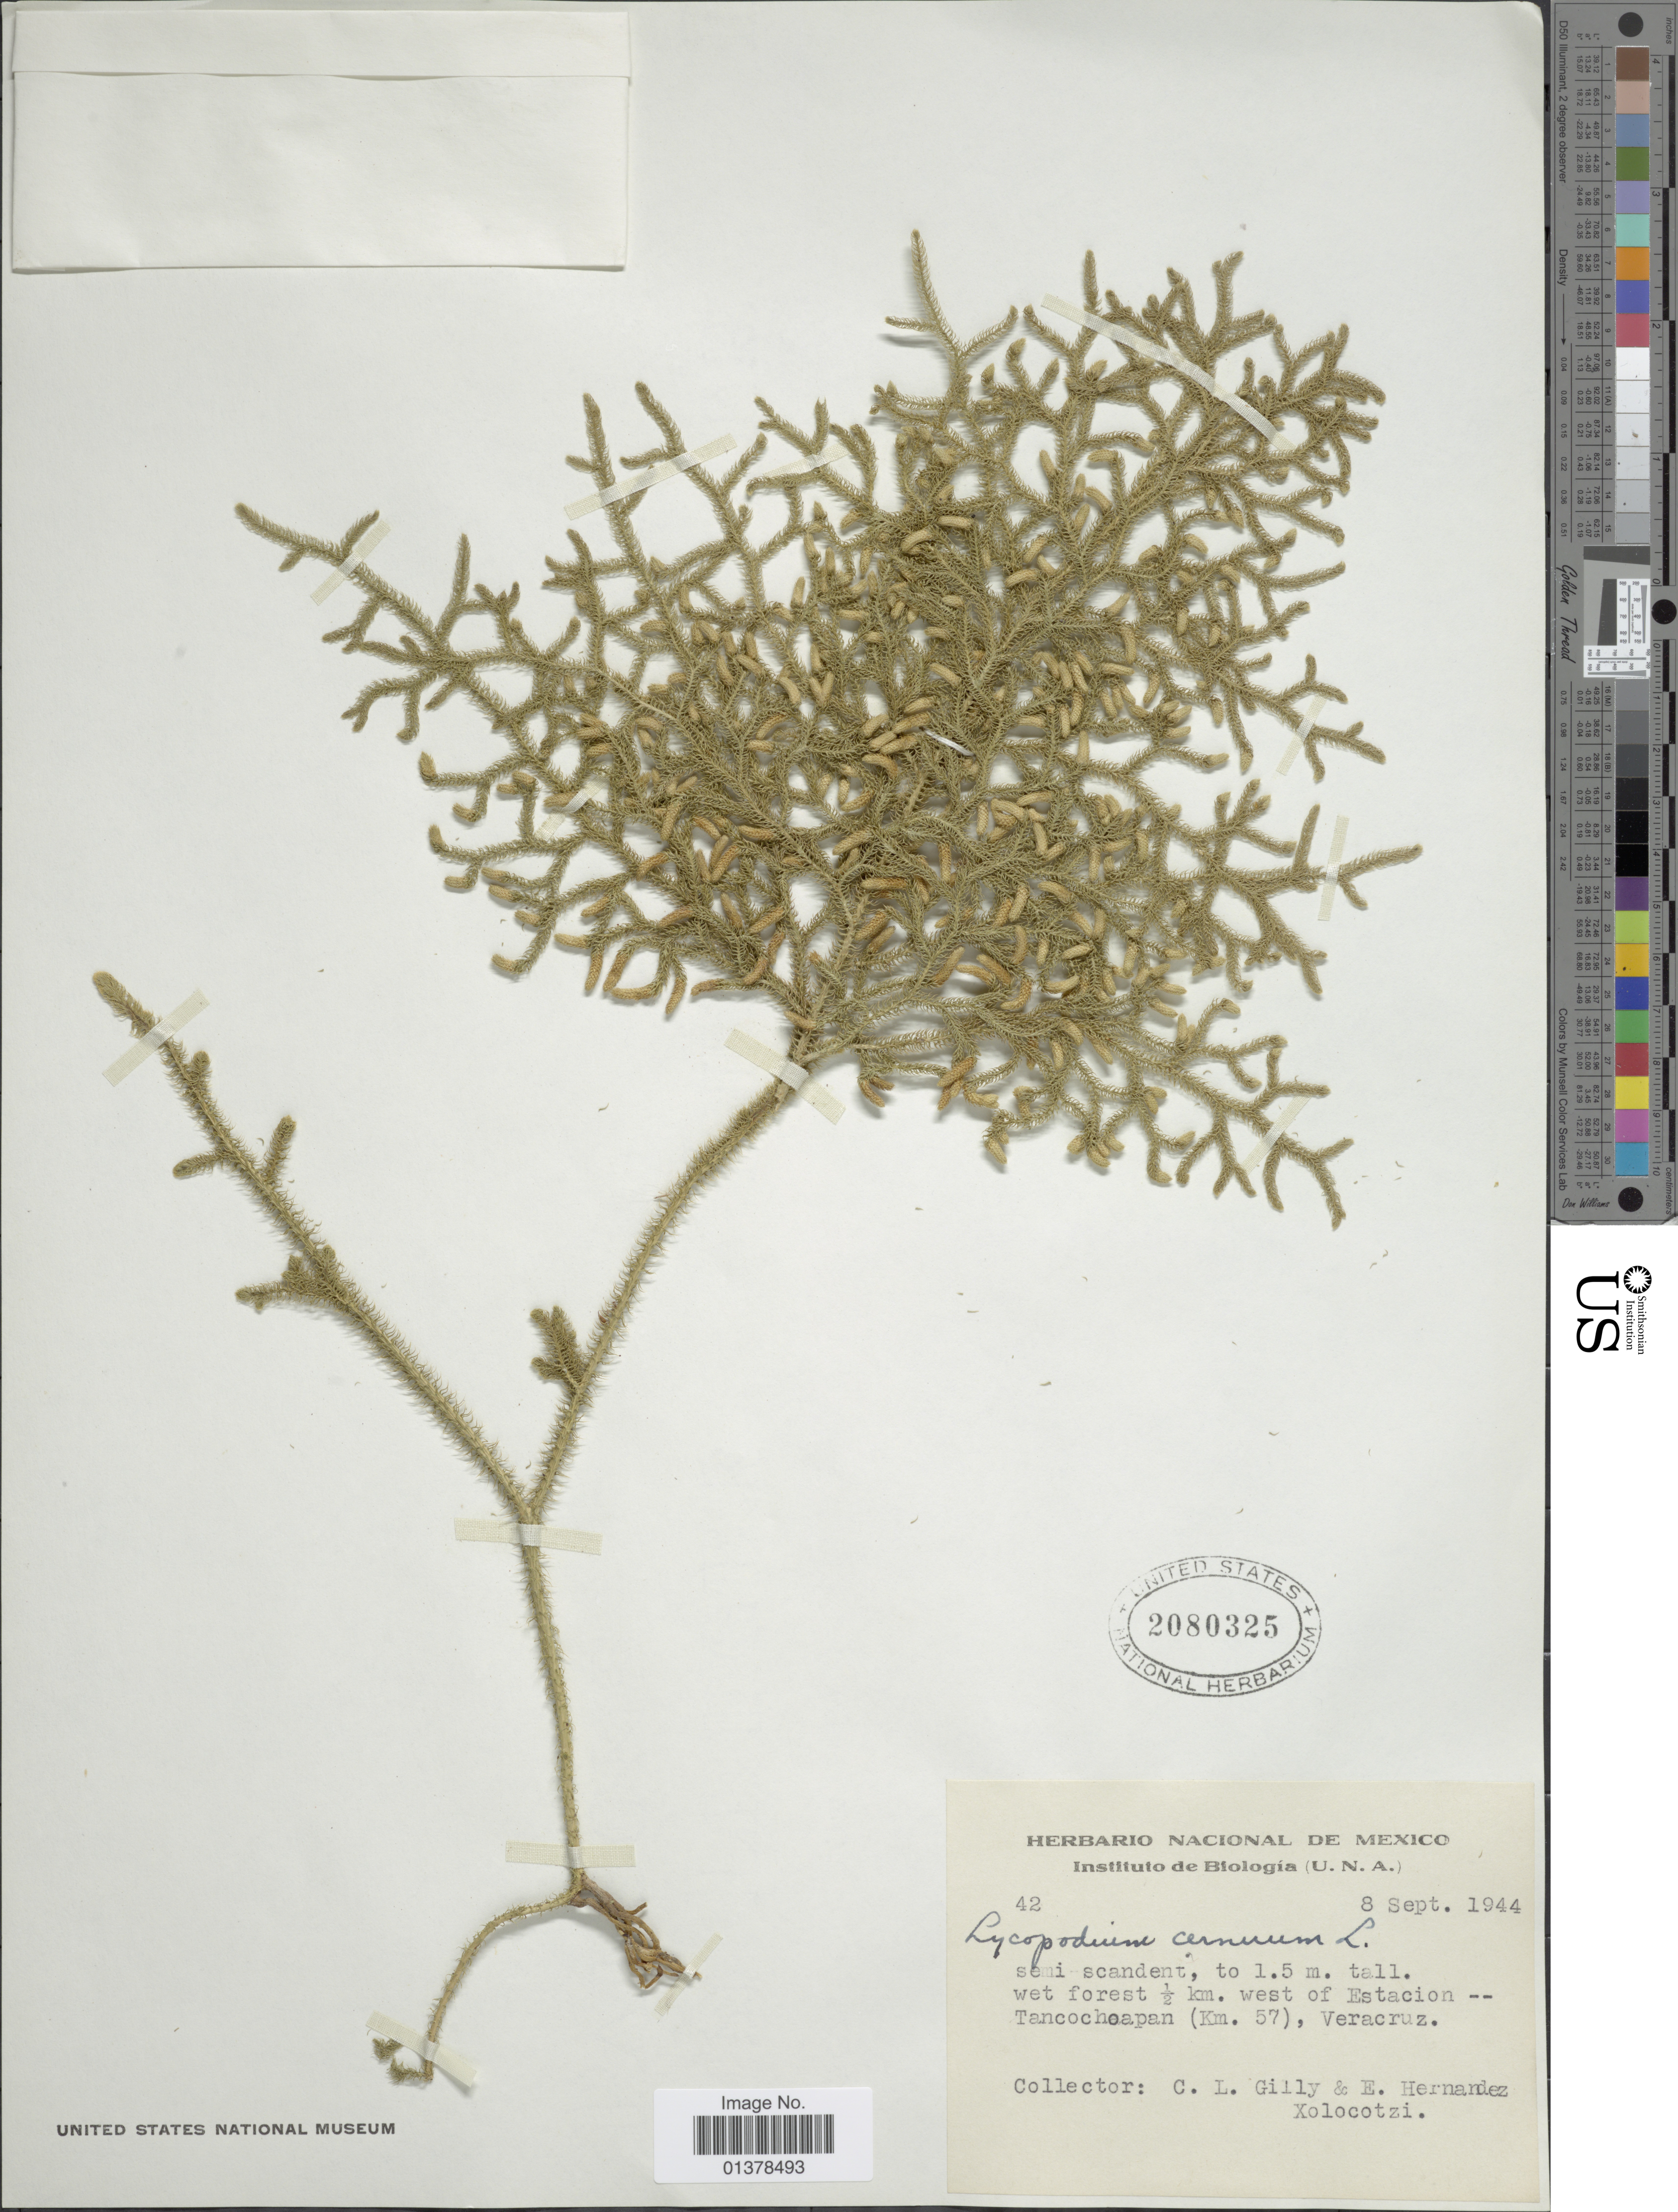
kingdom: Plantae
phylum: Tracheophyta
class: Lycopodiopsida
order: Lycopodiales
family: Lycopodiaceae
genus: Palhinhaea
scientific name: Palhinhaea cernua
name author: (L.) Vasc. & Franco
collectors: C. Gilly & E. Xolocotz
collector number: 42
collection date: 1944-09-08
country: Mexico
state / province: Veracruz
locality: Tancochoapan (km 57)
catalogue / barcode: US 2080325